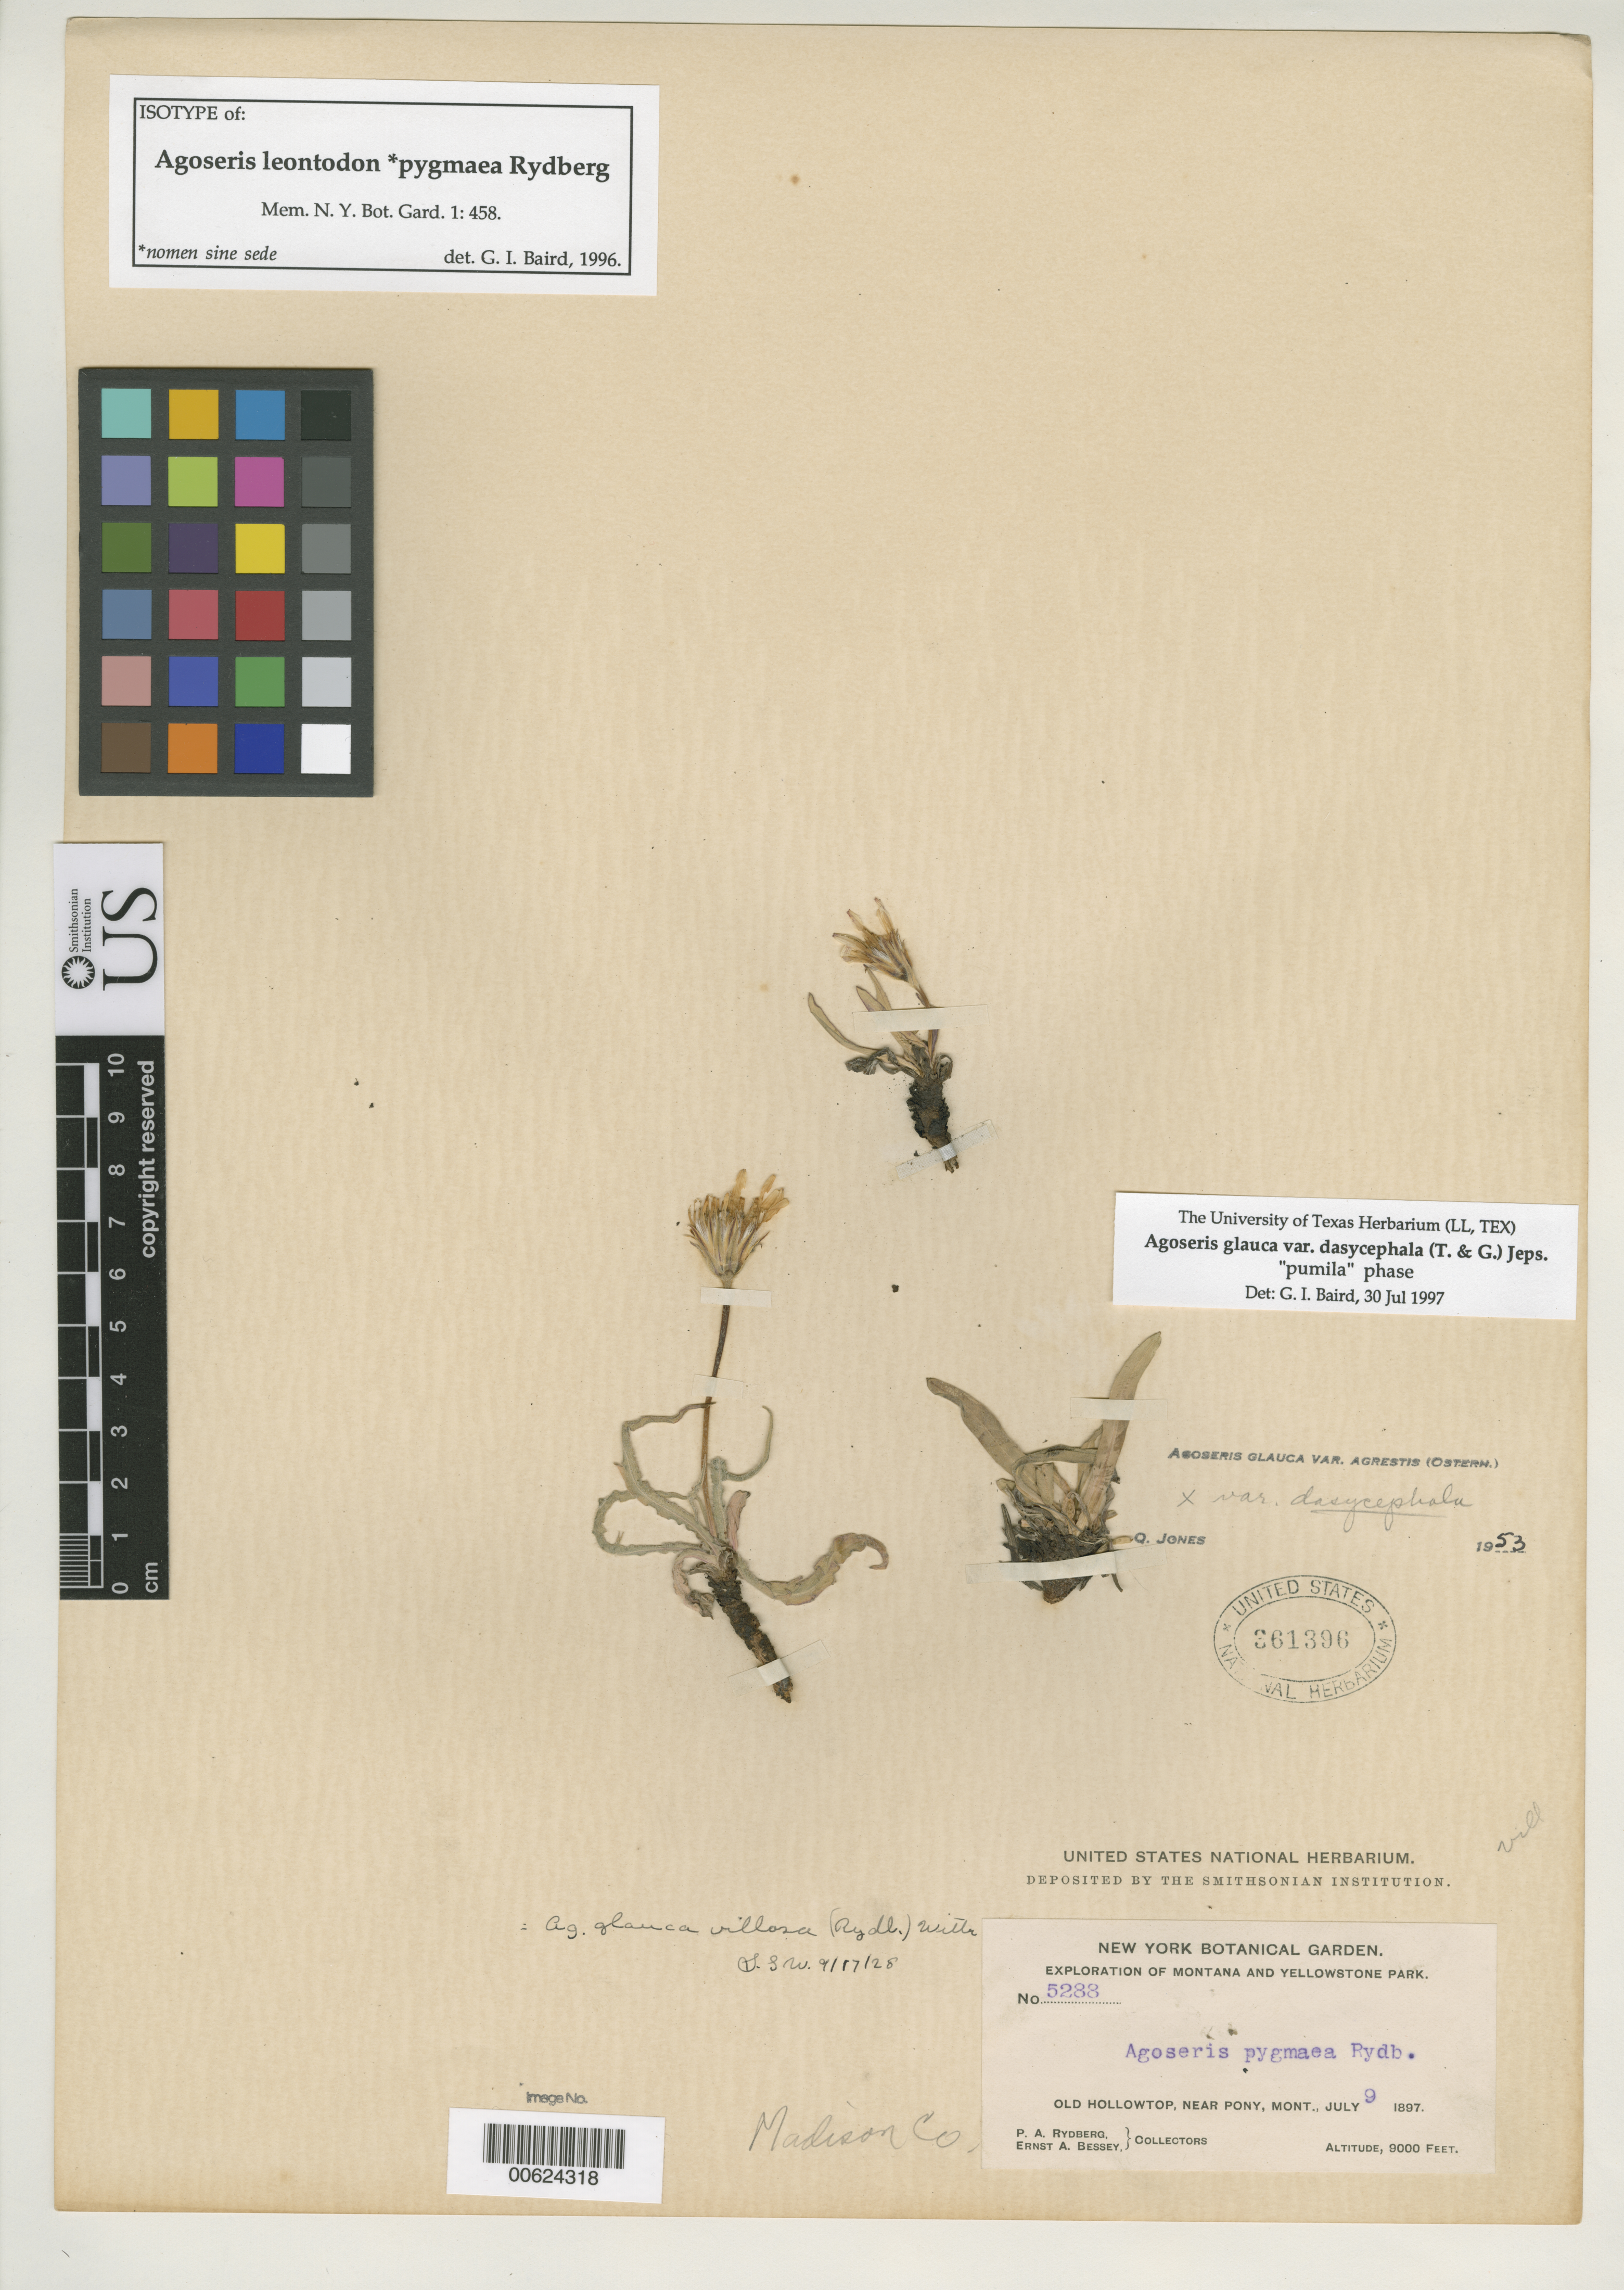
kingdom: Plantae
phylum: Tracheophyta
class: Magnoliopsida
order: Asterales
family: Asteraceae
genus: Agoseris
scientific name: Agoseris leontodon var. pygmaea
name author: Rydb.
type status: Isotype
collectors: P. A. Rydberg & E. Bessey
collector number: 5288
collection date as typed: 09 Jul 1897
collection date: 1897-07-09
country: United States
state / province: Montana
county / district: Madison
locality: Old Hollowtop, near Pony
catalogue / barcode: US 361396